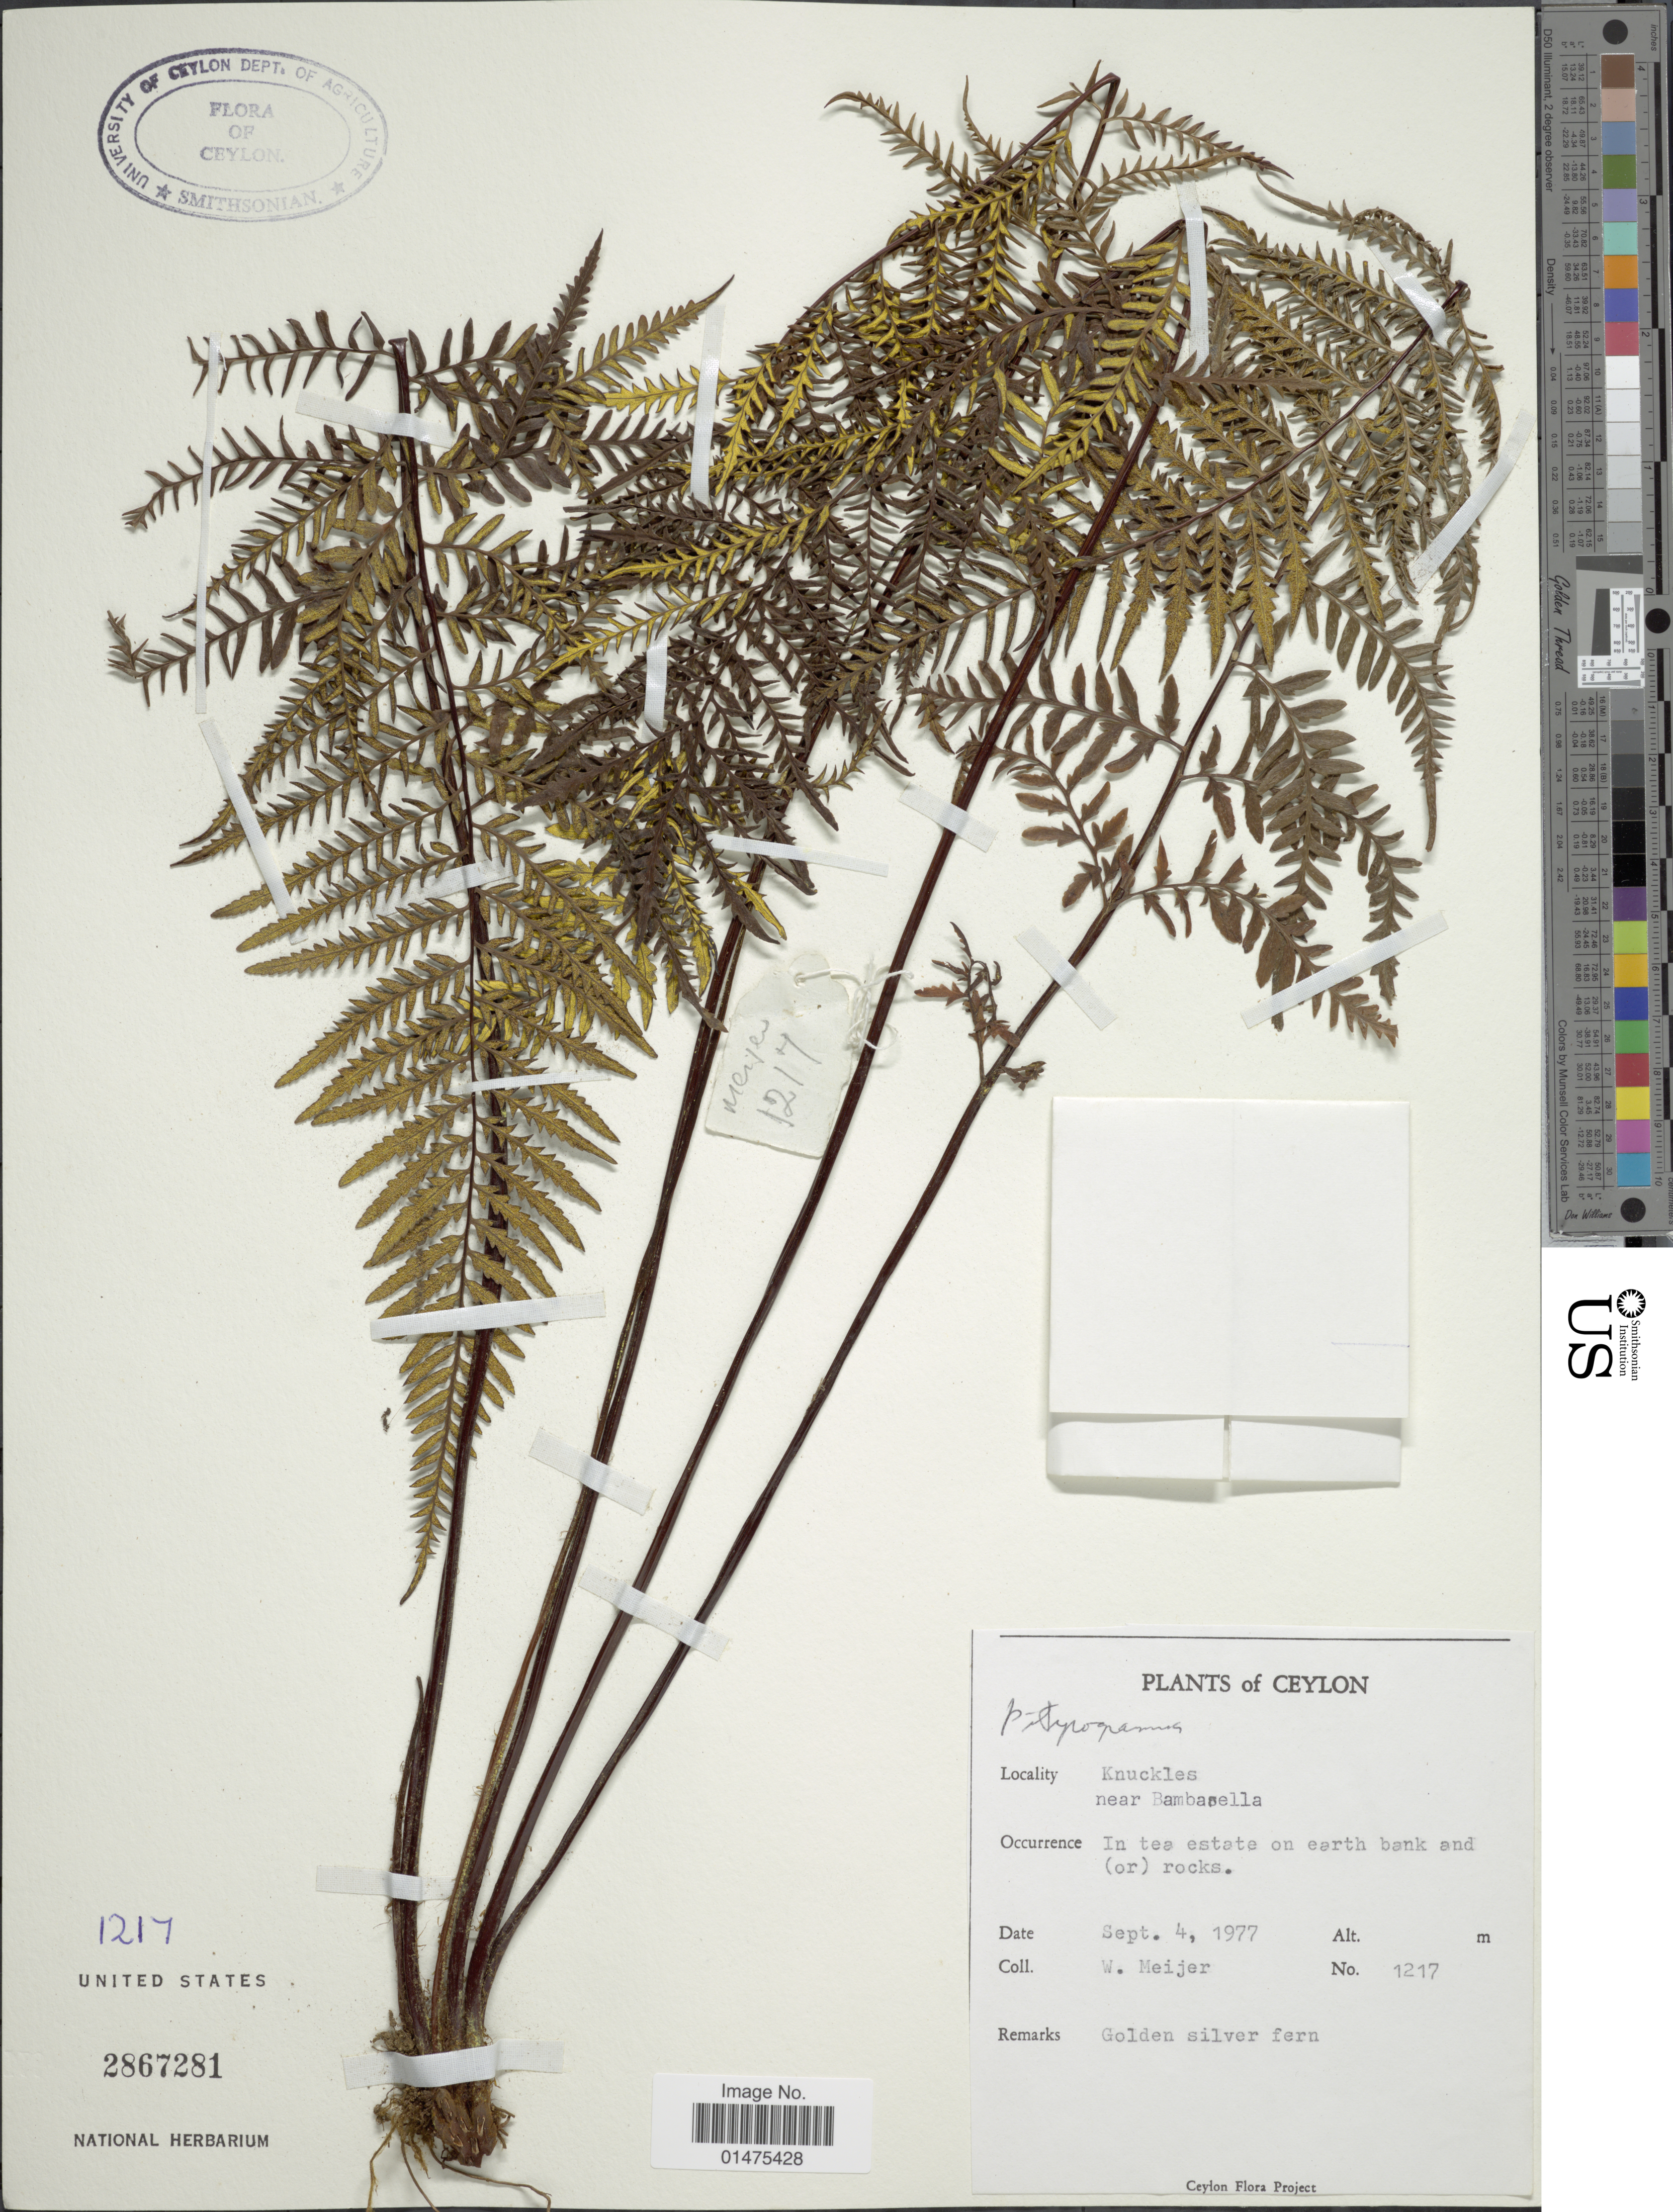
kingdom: Plantae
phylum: Tracheophyta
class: Polypodiopsida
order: Polypodiales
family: Pteridaceae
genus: Pityrogramma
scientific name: Pityrogramma calomelanos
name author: (L.) Link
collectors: W. Meijer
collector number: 1271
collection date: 1977-09-04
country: Sri Lanka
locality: Ceylon, Knuckles near Bambasella [interpreted]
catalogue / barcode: US 2867281